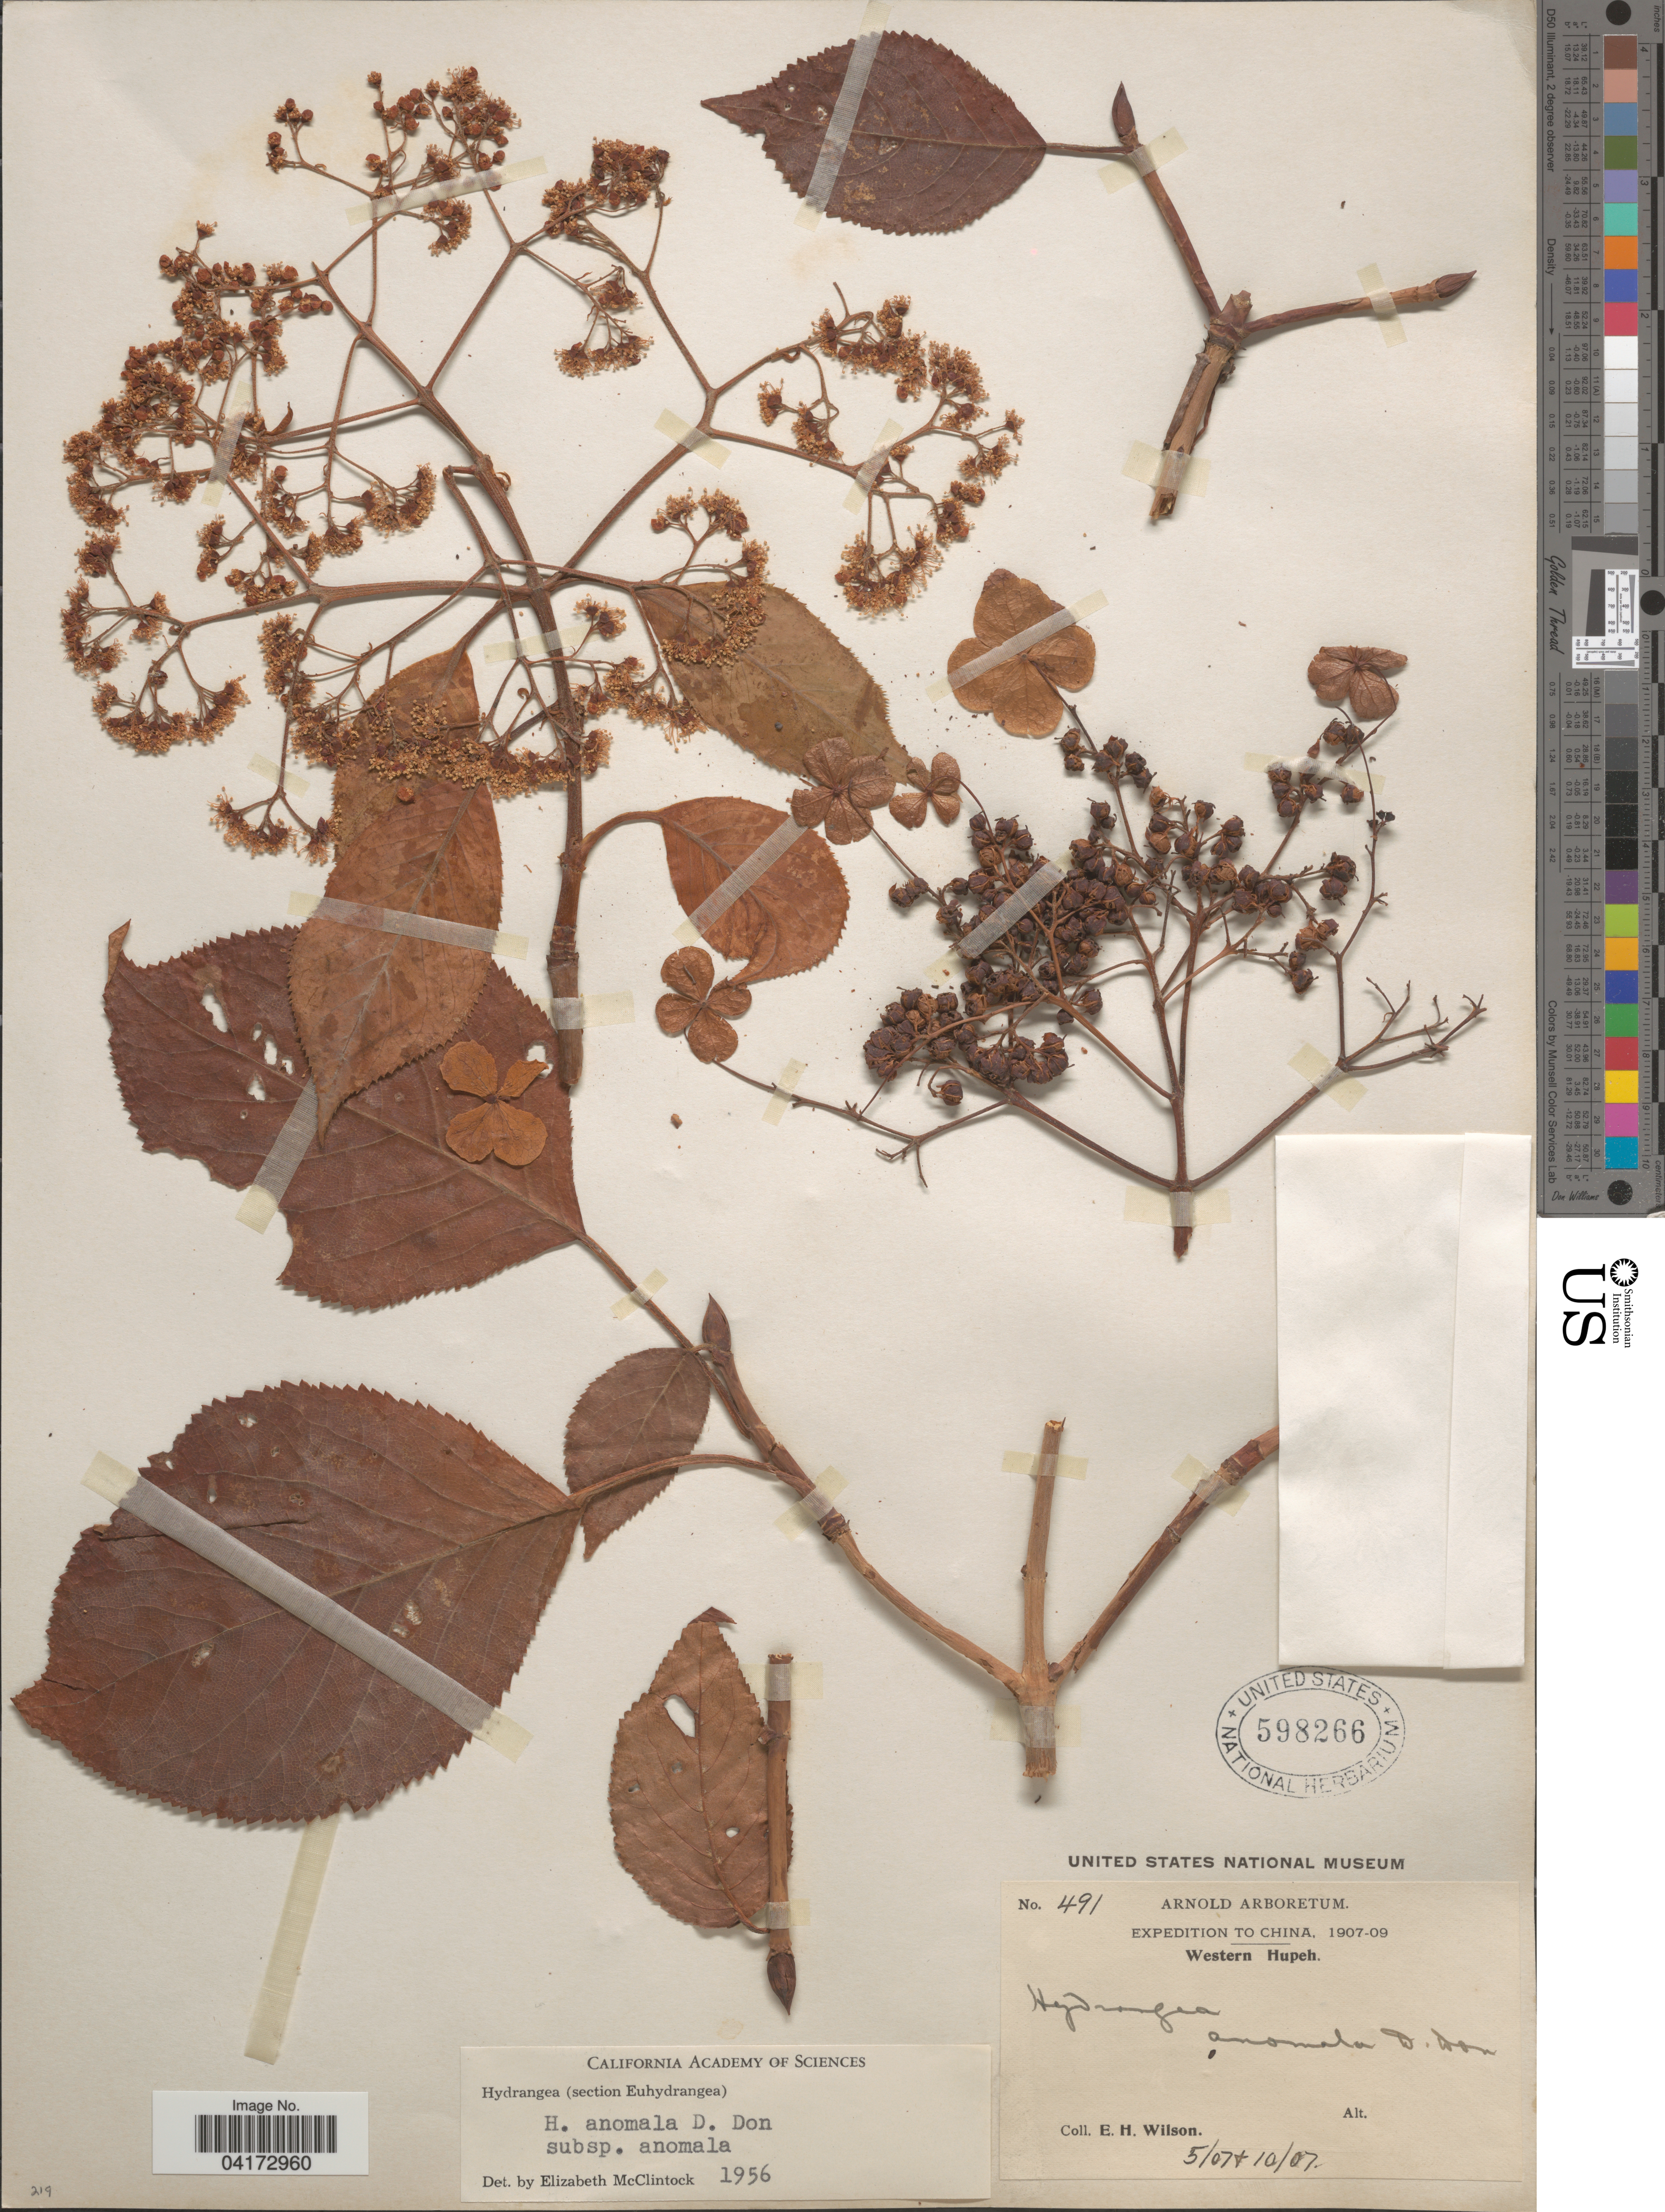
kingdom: Plantae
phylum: Tracheophyta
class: Magnoliopsida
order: Cornales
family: Hydrangeaceae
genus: Hydrangea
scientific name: Hydrangea anomala subsp. anomala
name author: D. Don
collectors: E. Wilson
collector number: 491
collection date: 1907-05/1907-10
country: China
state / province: Hubei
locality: Expedition to China, 1907-09. Western Hupeh.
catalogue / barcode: US 598266